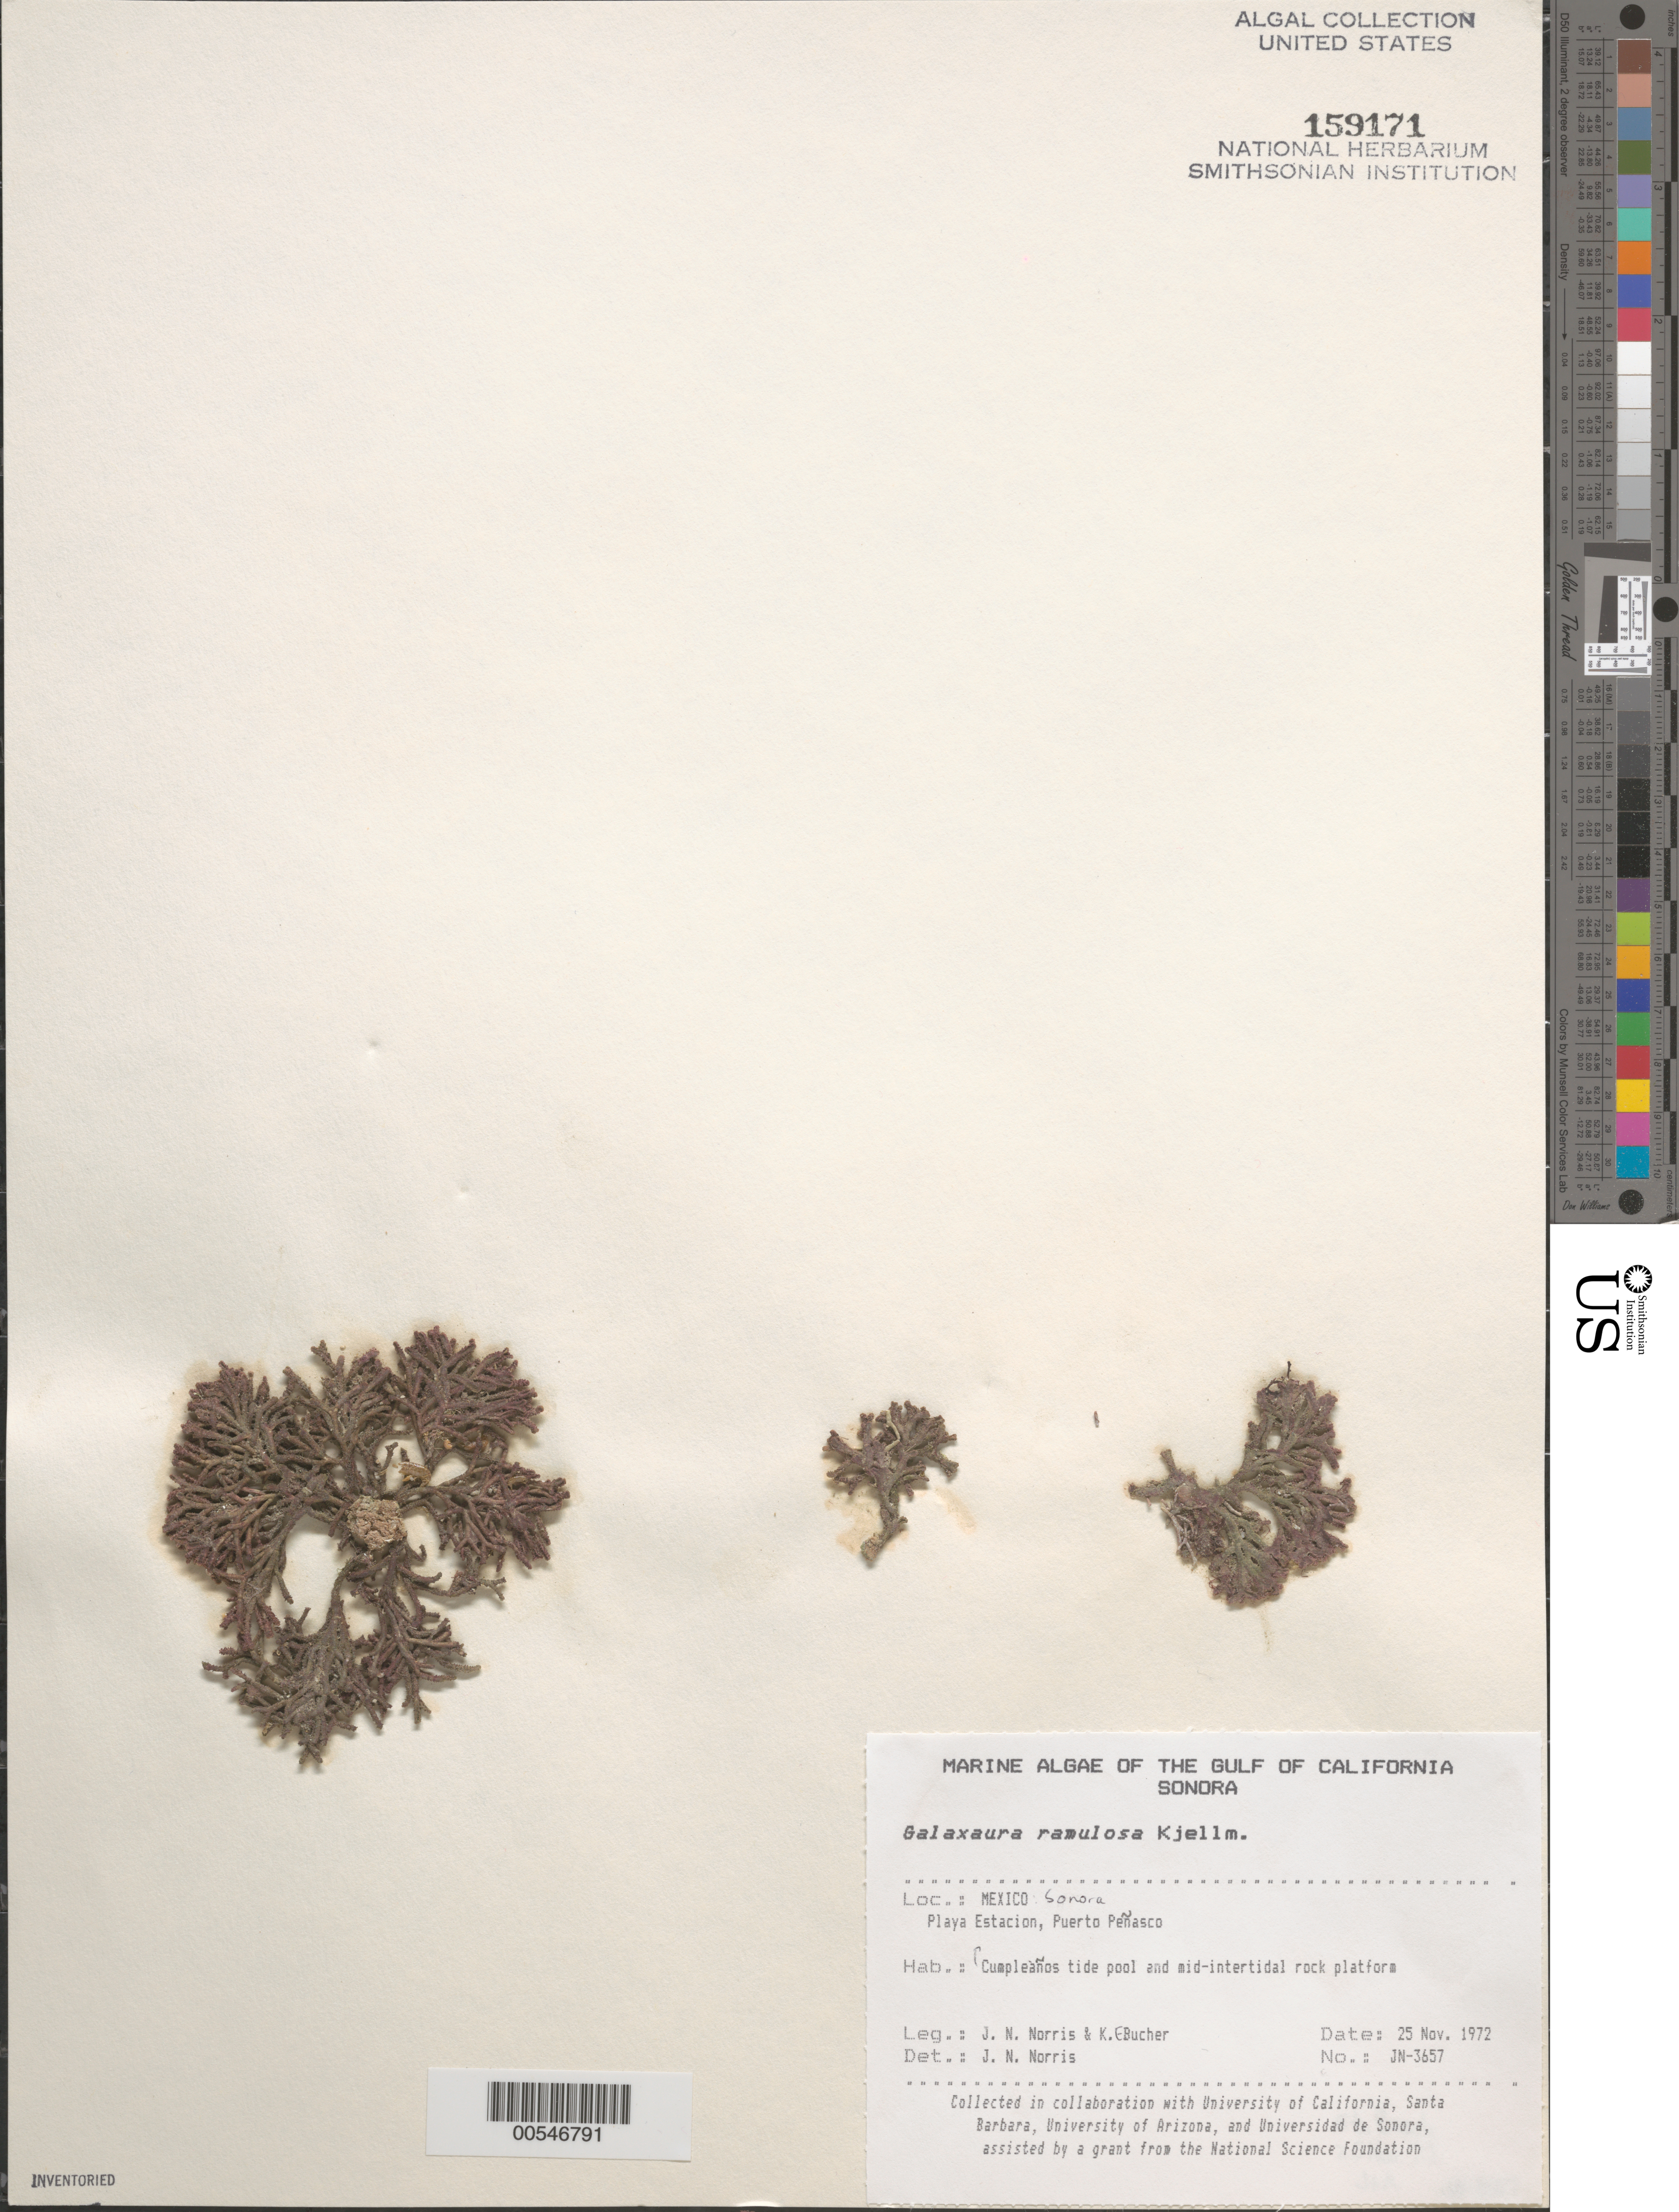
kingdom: Plantae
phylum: Rhodophyta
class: Florideophyceae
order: Nemaliales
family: Galaxauraceae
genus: Galaxaura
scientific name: Galaxaura rugosa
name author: (Ellis & Sol.) J.V.Lamouroux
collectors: J. N. Norris & K. E. Bucher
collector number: JN-3657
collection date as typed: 25 Nov 1972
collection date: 1972-11-25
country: Mexico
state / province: Sonora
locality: Playa Estacion, Puerto Penasco, Cumpleanos tide pool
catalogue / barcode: US 159171